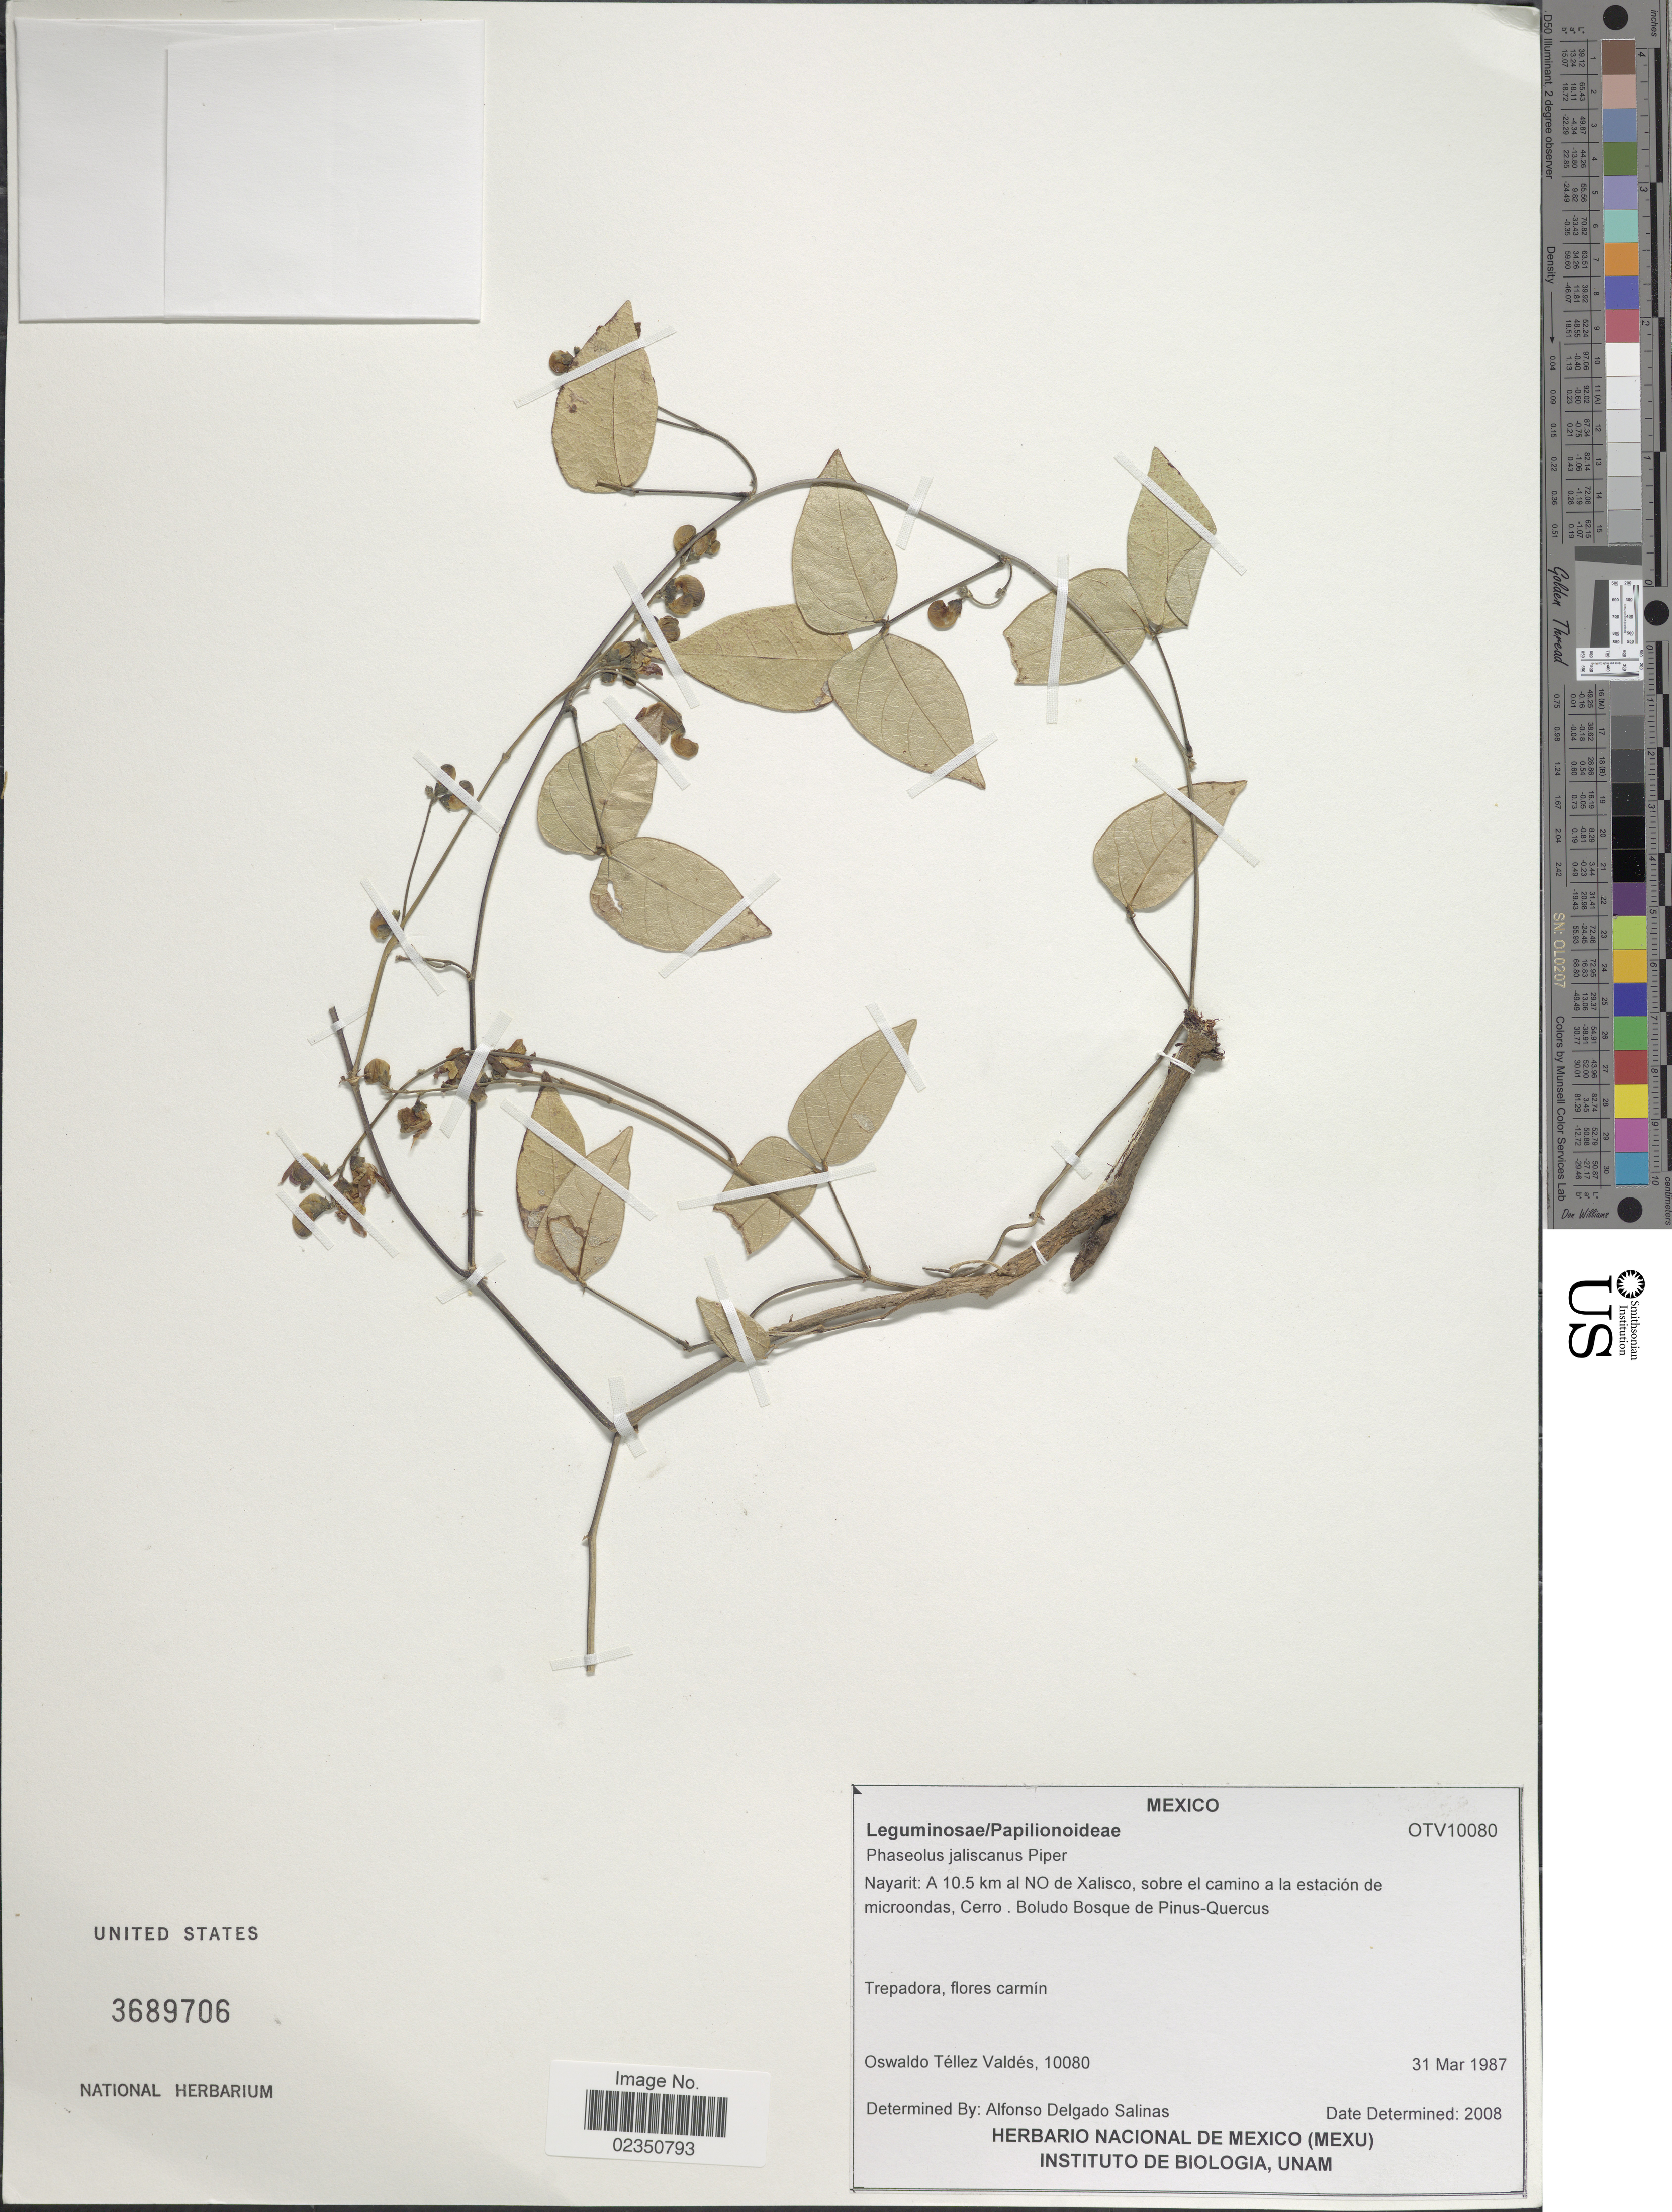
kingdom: Plantae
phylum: Tracheophyta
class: Magnoliopsida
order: Fabales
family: Fabaceae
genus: Phaseolus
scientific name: Phaseolus jaliscanus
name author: Piper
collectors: O. Téllez V.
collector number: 10080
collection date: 1987-03-31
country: Mexico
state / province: Nayarit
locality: A 10.5 km al NO de Xalisco, sobre el camino a la estacion de microondas, Cerro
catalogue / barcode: US 3689706